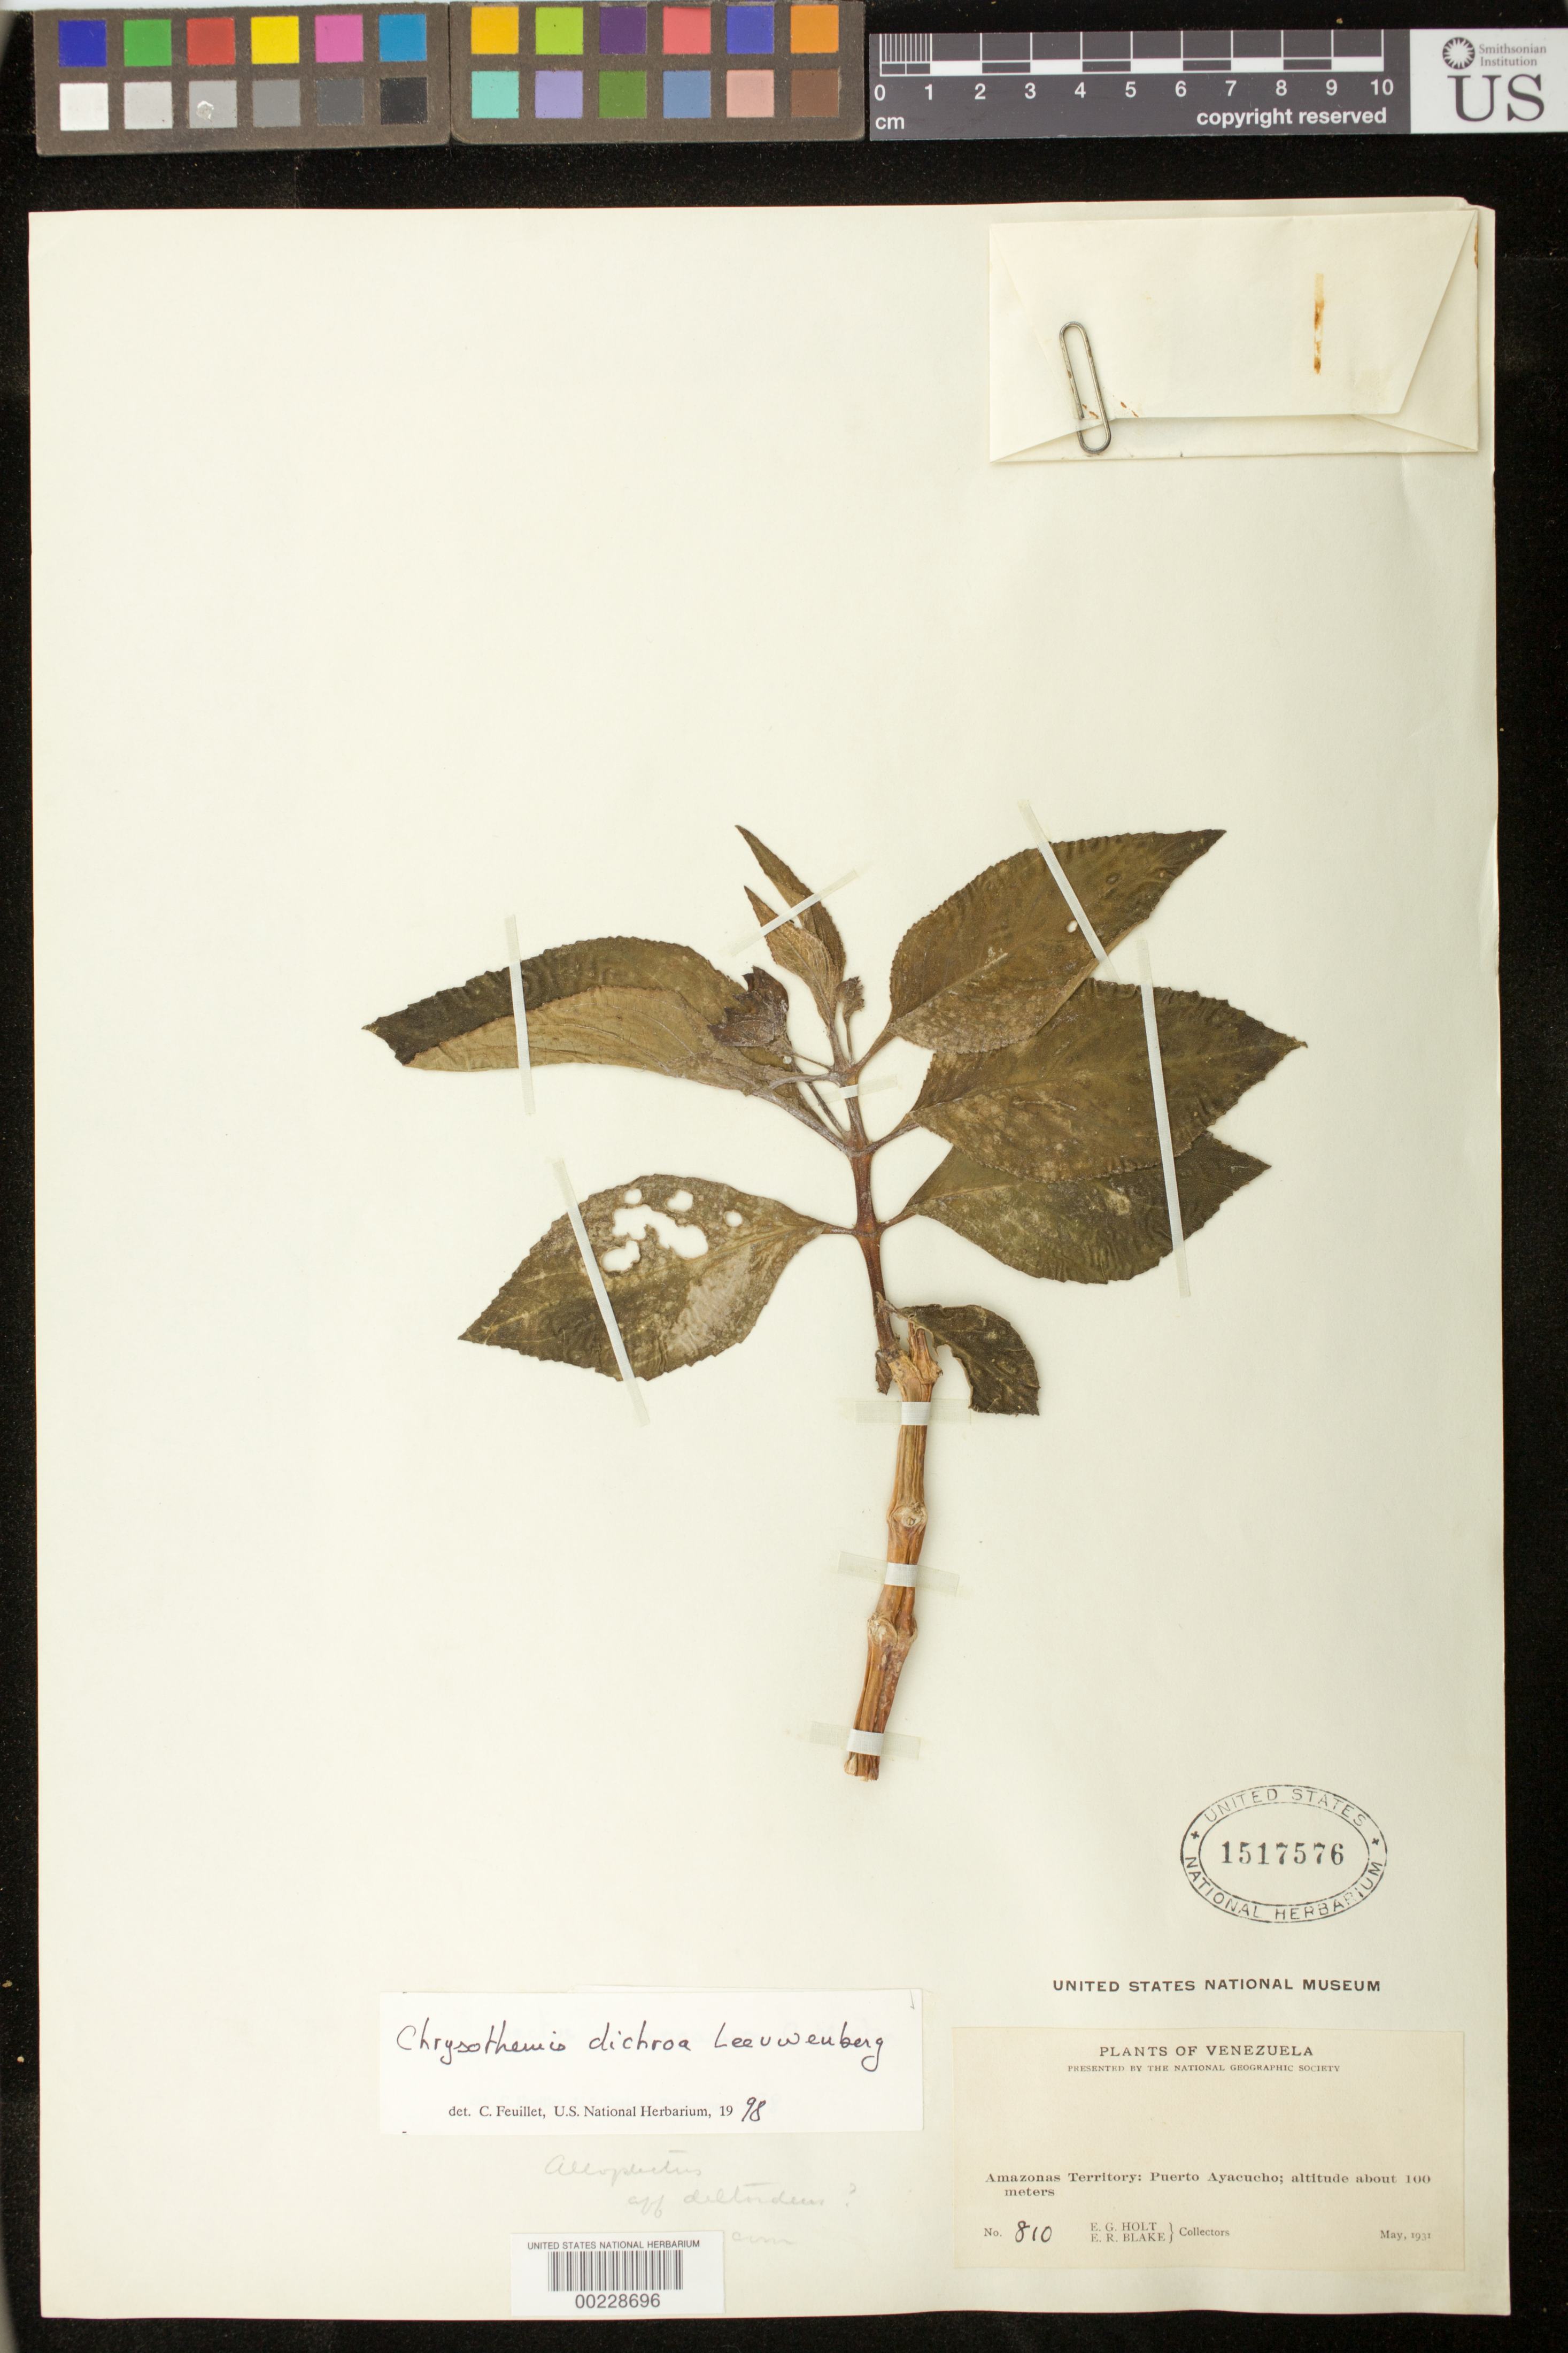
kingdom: Plantae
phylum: Tracheophyta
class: Magnoliopsida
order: Lamiales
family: Gesneriaceae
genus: Chrysothemis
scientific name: Chrysothemis dichroa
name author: Leeuwenb.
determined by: Skog, Laurence E.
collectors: E. Holt & E. R. Blake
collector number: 810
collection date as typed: May 1931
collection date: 1931-05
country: Venezuela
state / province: Amazonas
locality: Puerto Ayacucho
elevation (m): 100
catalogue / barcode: US 1517576